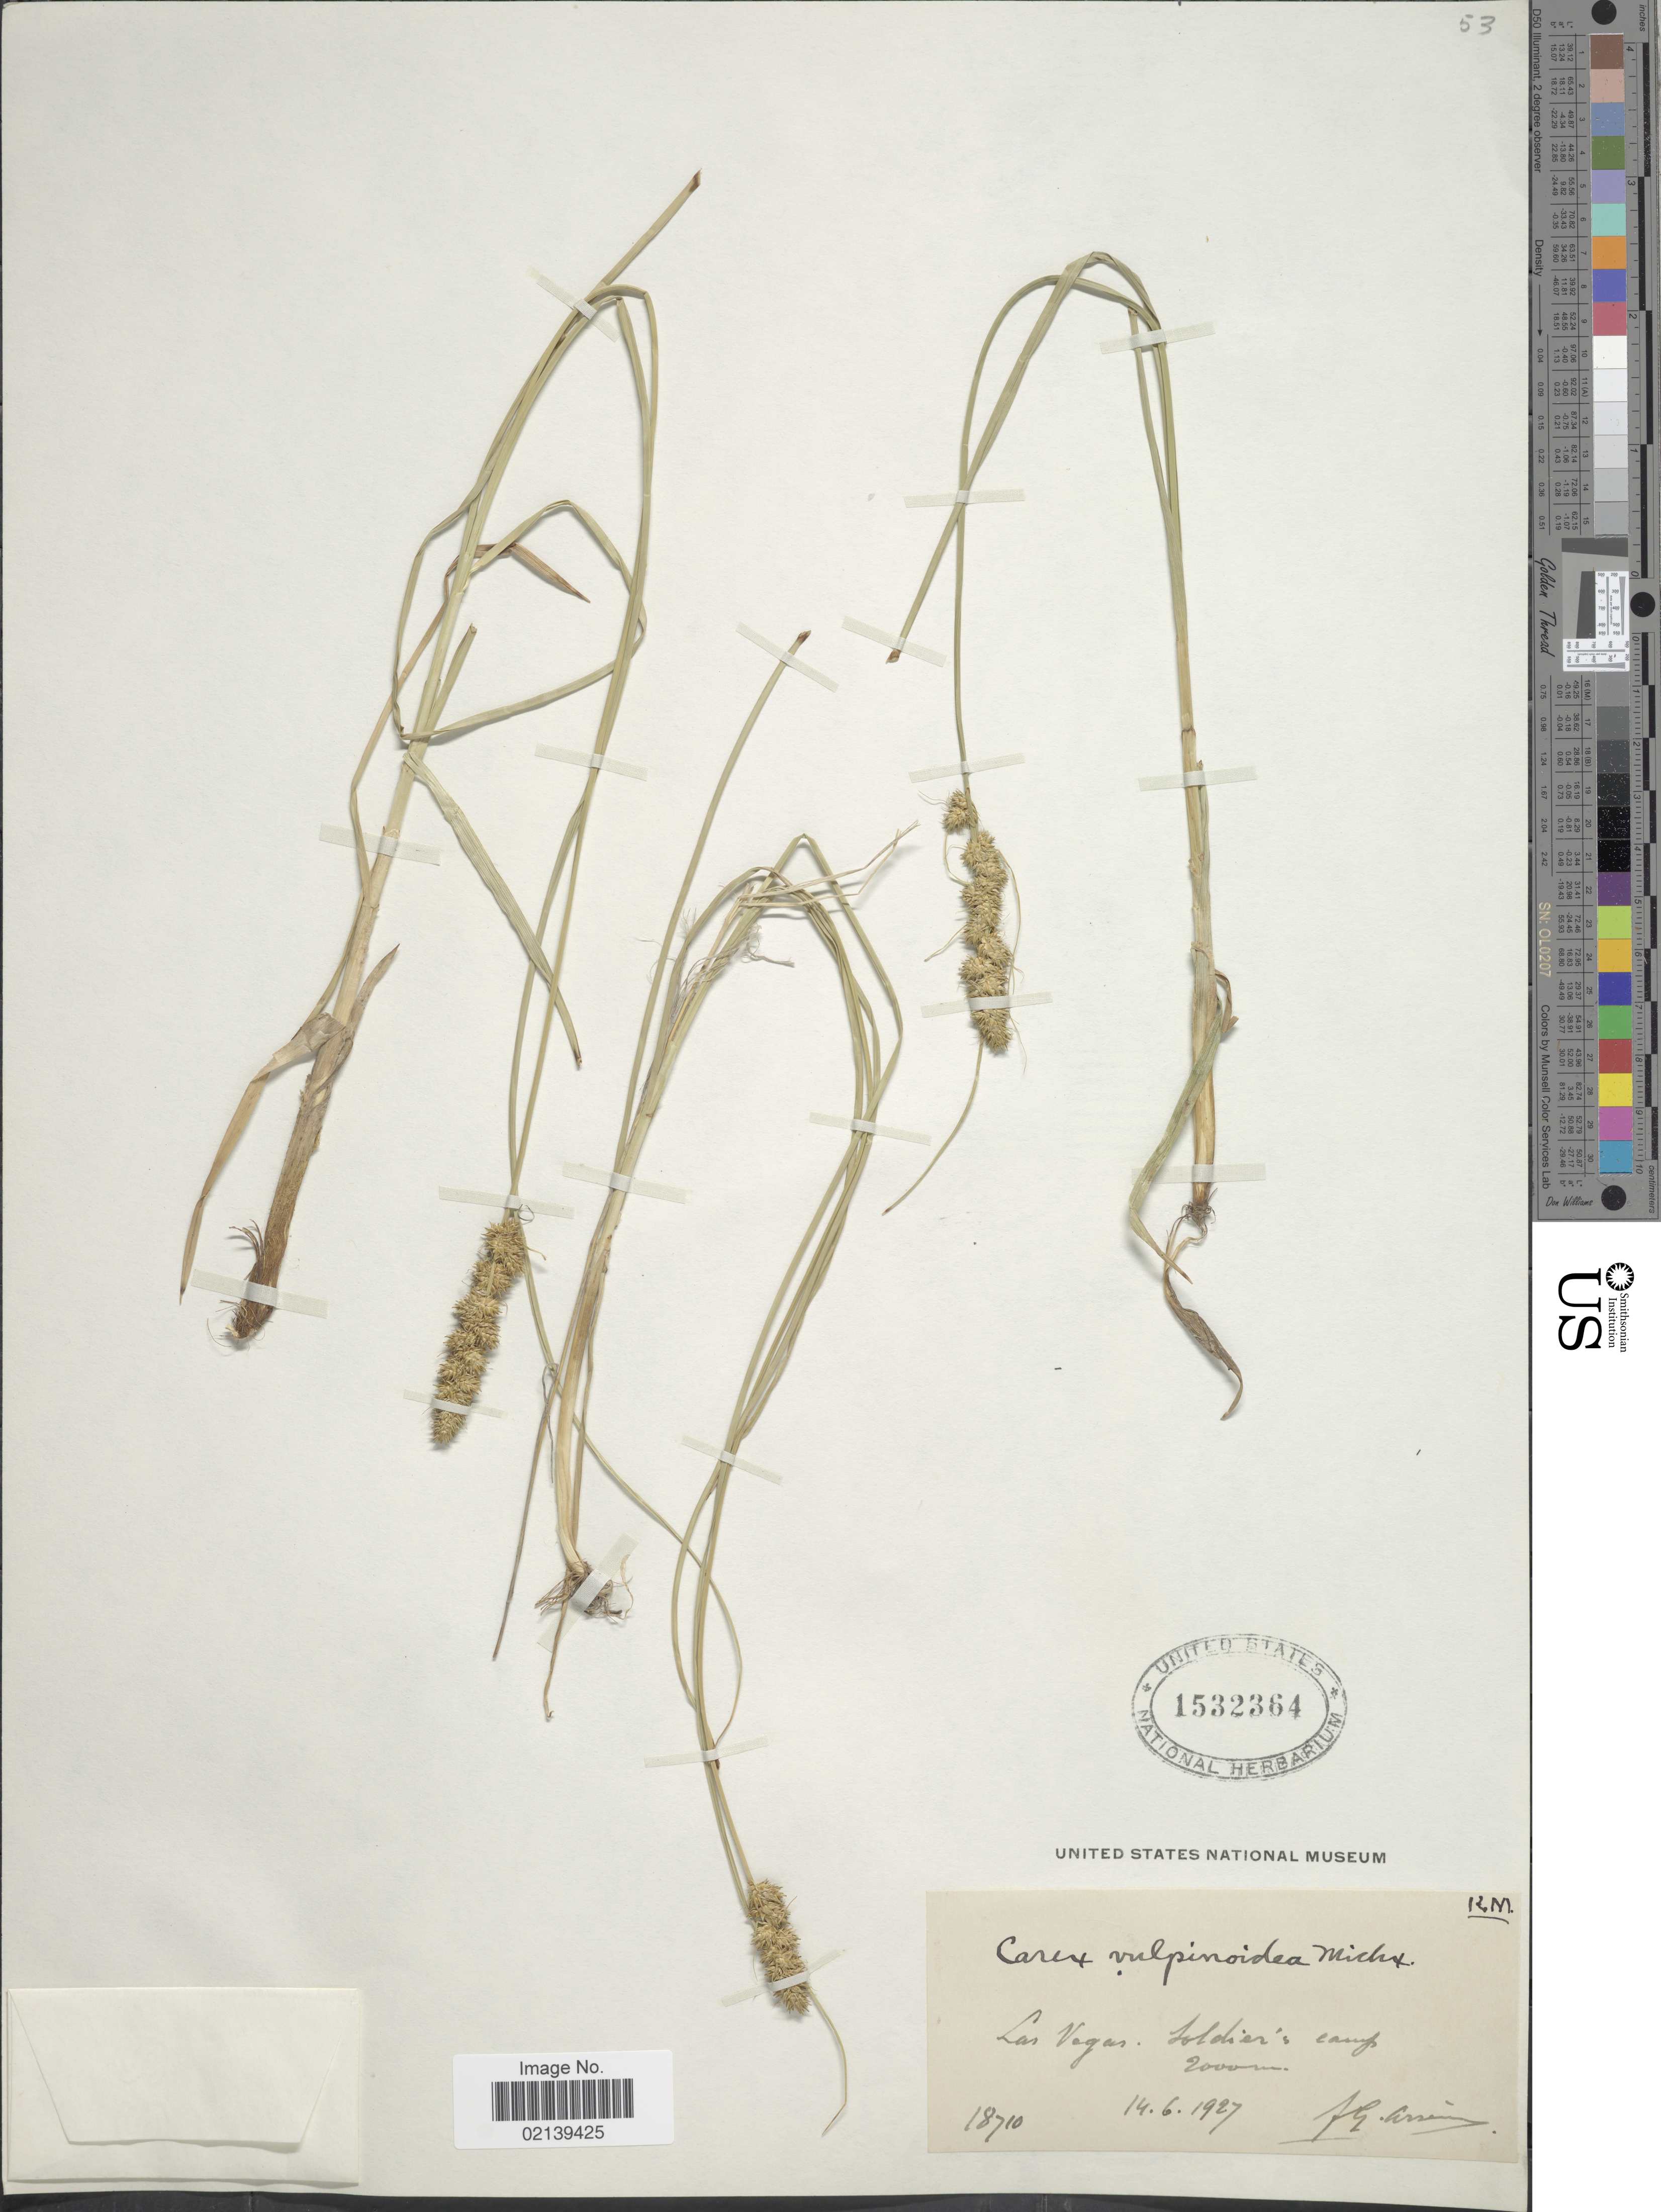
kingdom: Plantae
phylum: Tracheophyta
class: Liliopsida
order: Poales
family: Cyperaceae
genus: Carex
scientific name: Carex vulpinoidea Michx.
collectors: Bro. G. Arsène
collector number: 18710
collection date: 1927-06-14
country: United States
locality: Las Vegas, Soldier's Camp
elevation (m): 2000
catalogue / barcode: US 1532364